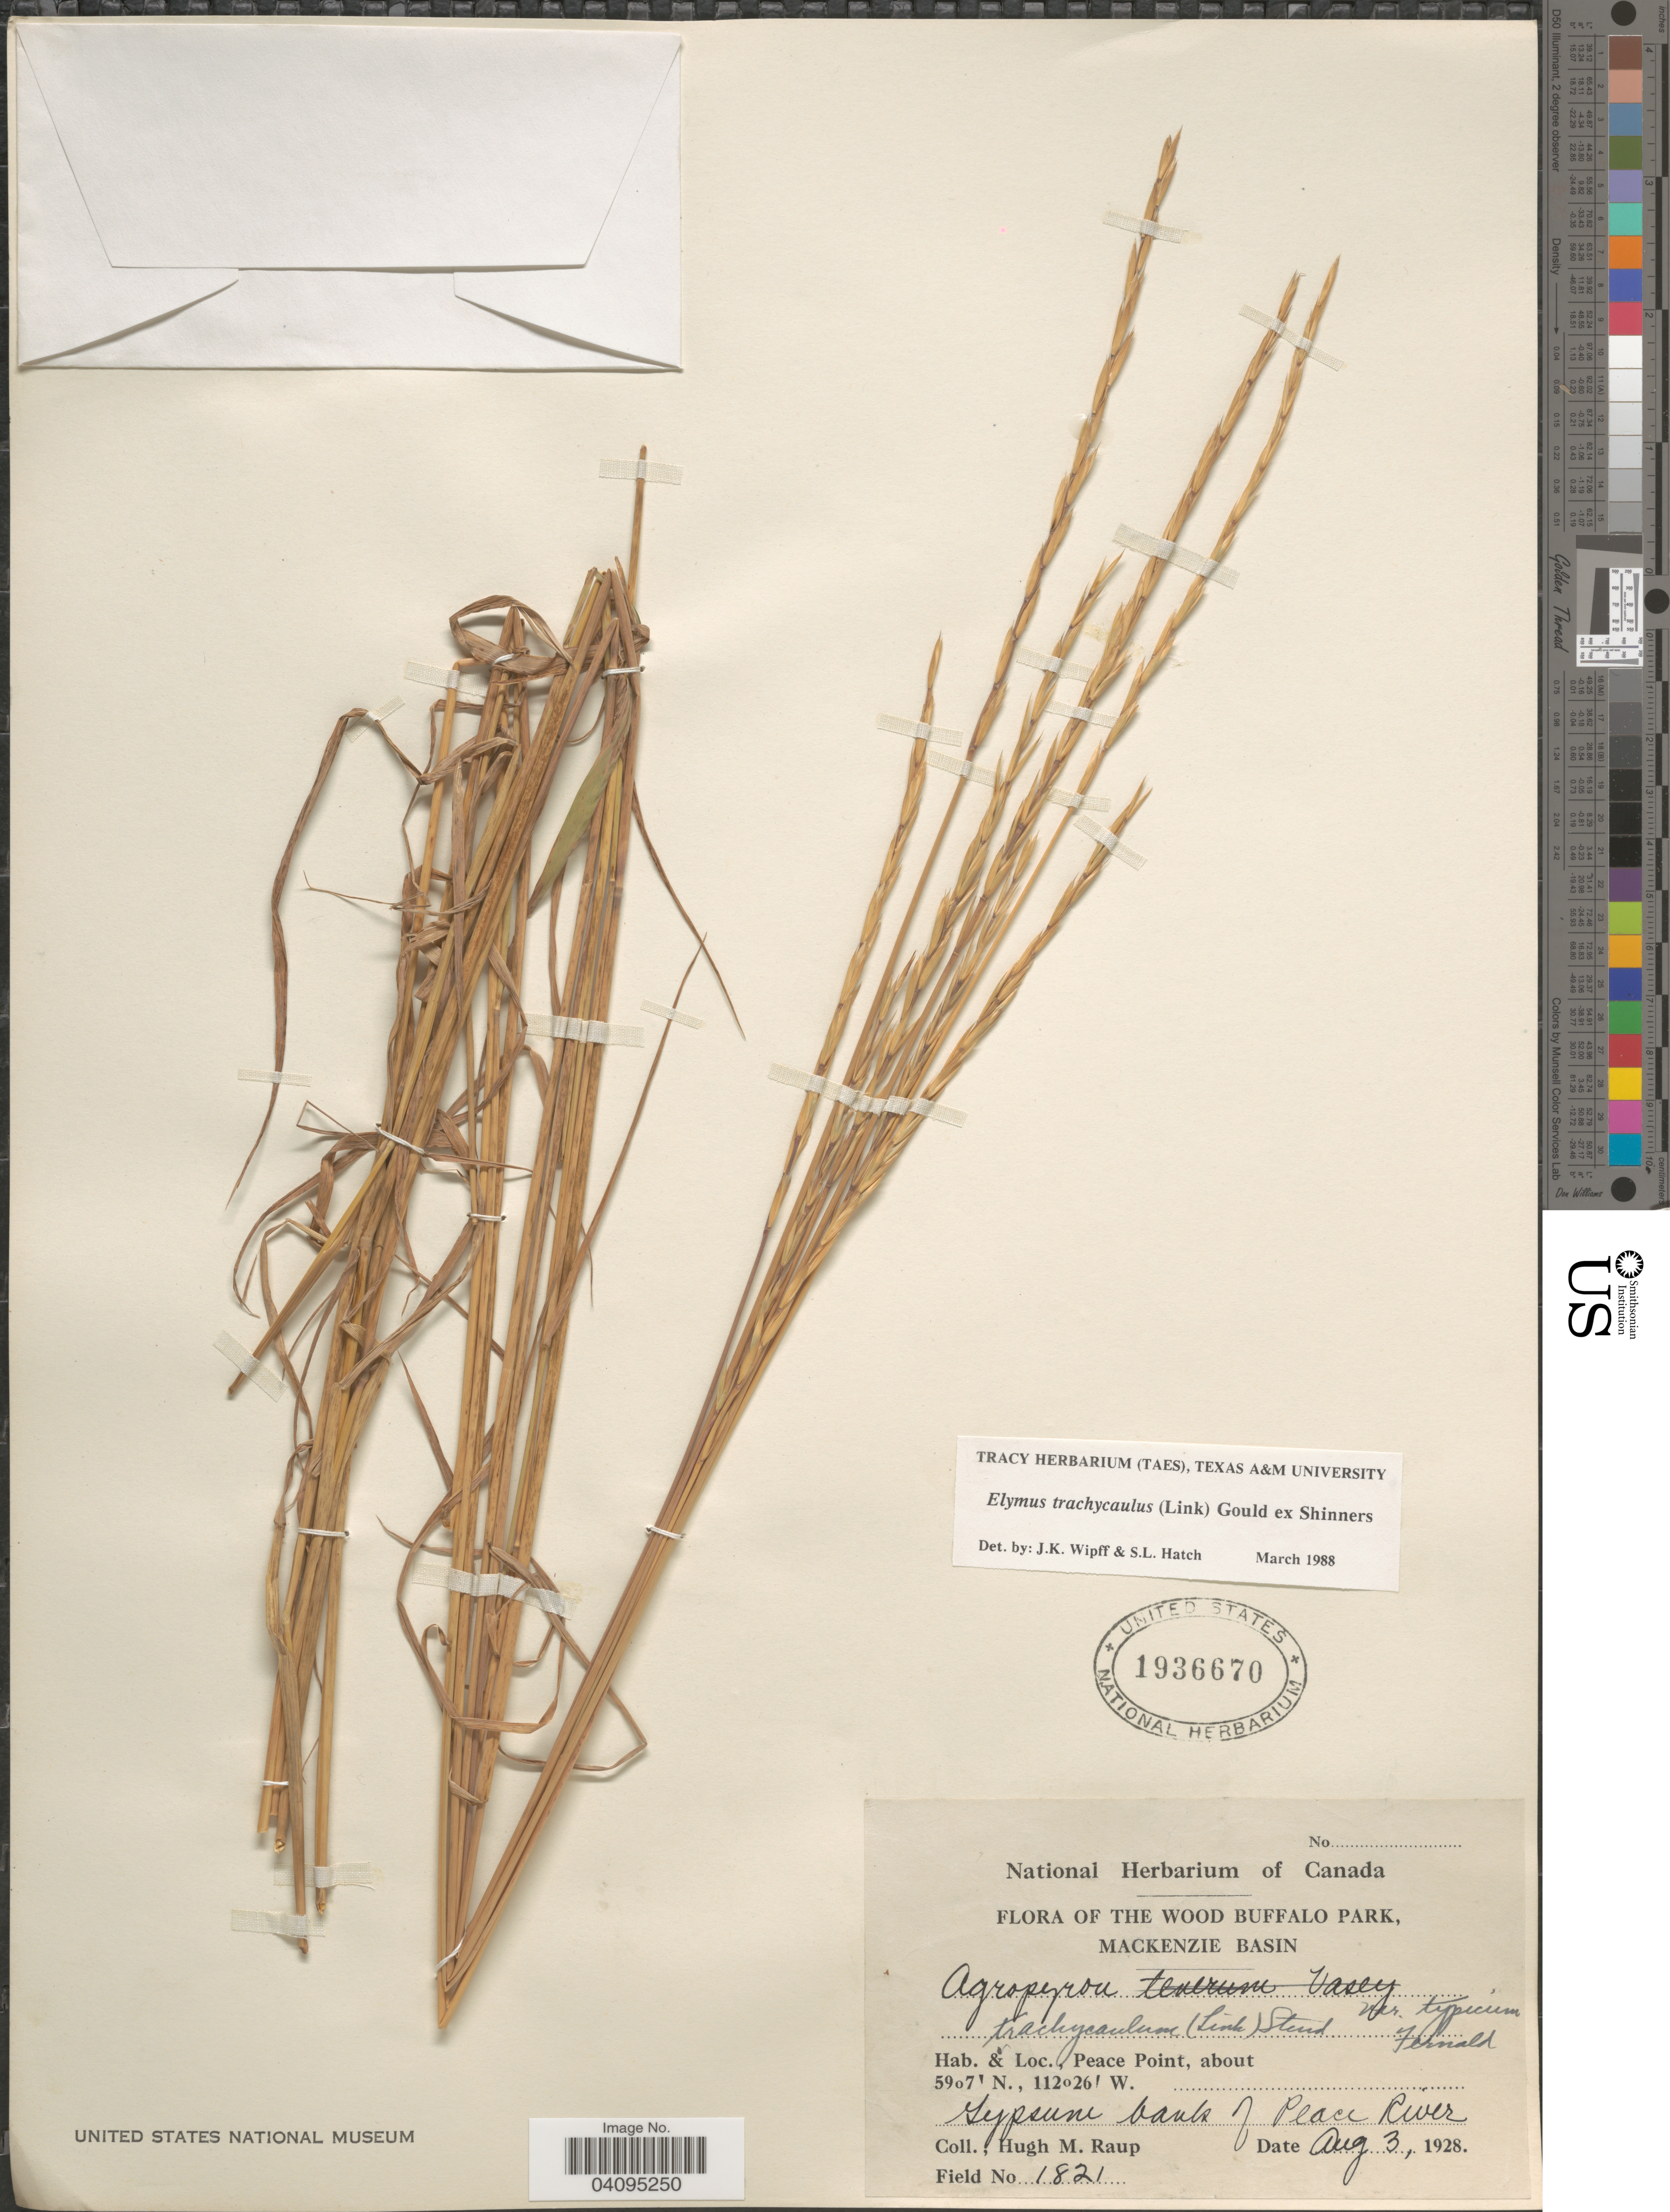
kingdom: Plantae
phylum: Tracheophyta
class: Liliopsida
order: Poales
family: Poaceae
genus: Elymus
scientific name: Elymus trachycaulus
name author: (Link) Gould ex Shinners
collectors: H. Raup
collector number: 1821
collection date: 1928-08-03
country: Canada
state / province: Alberta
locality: The Wood Buffalo Park, Mackenzie Basin. Peace Point. Gypsum bank of Peace River.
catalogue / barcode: US 1936670